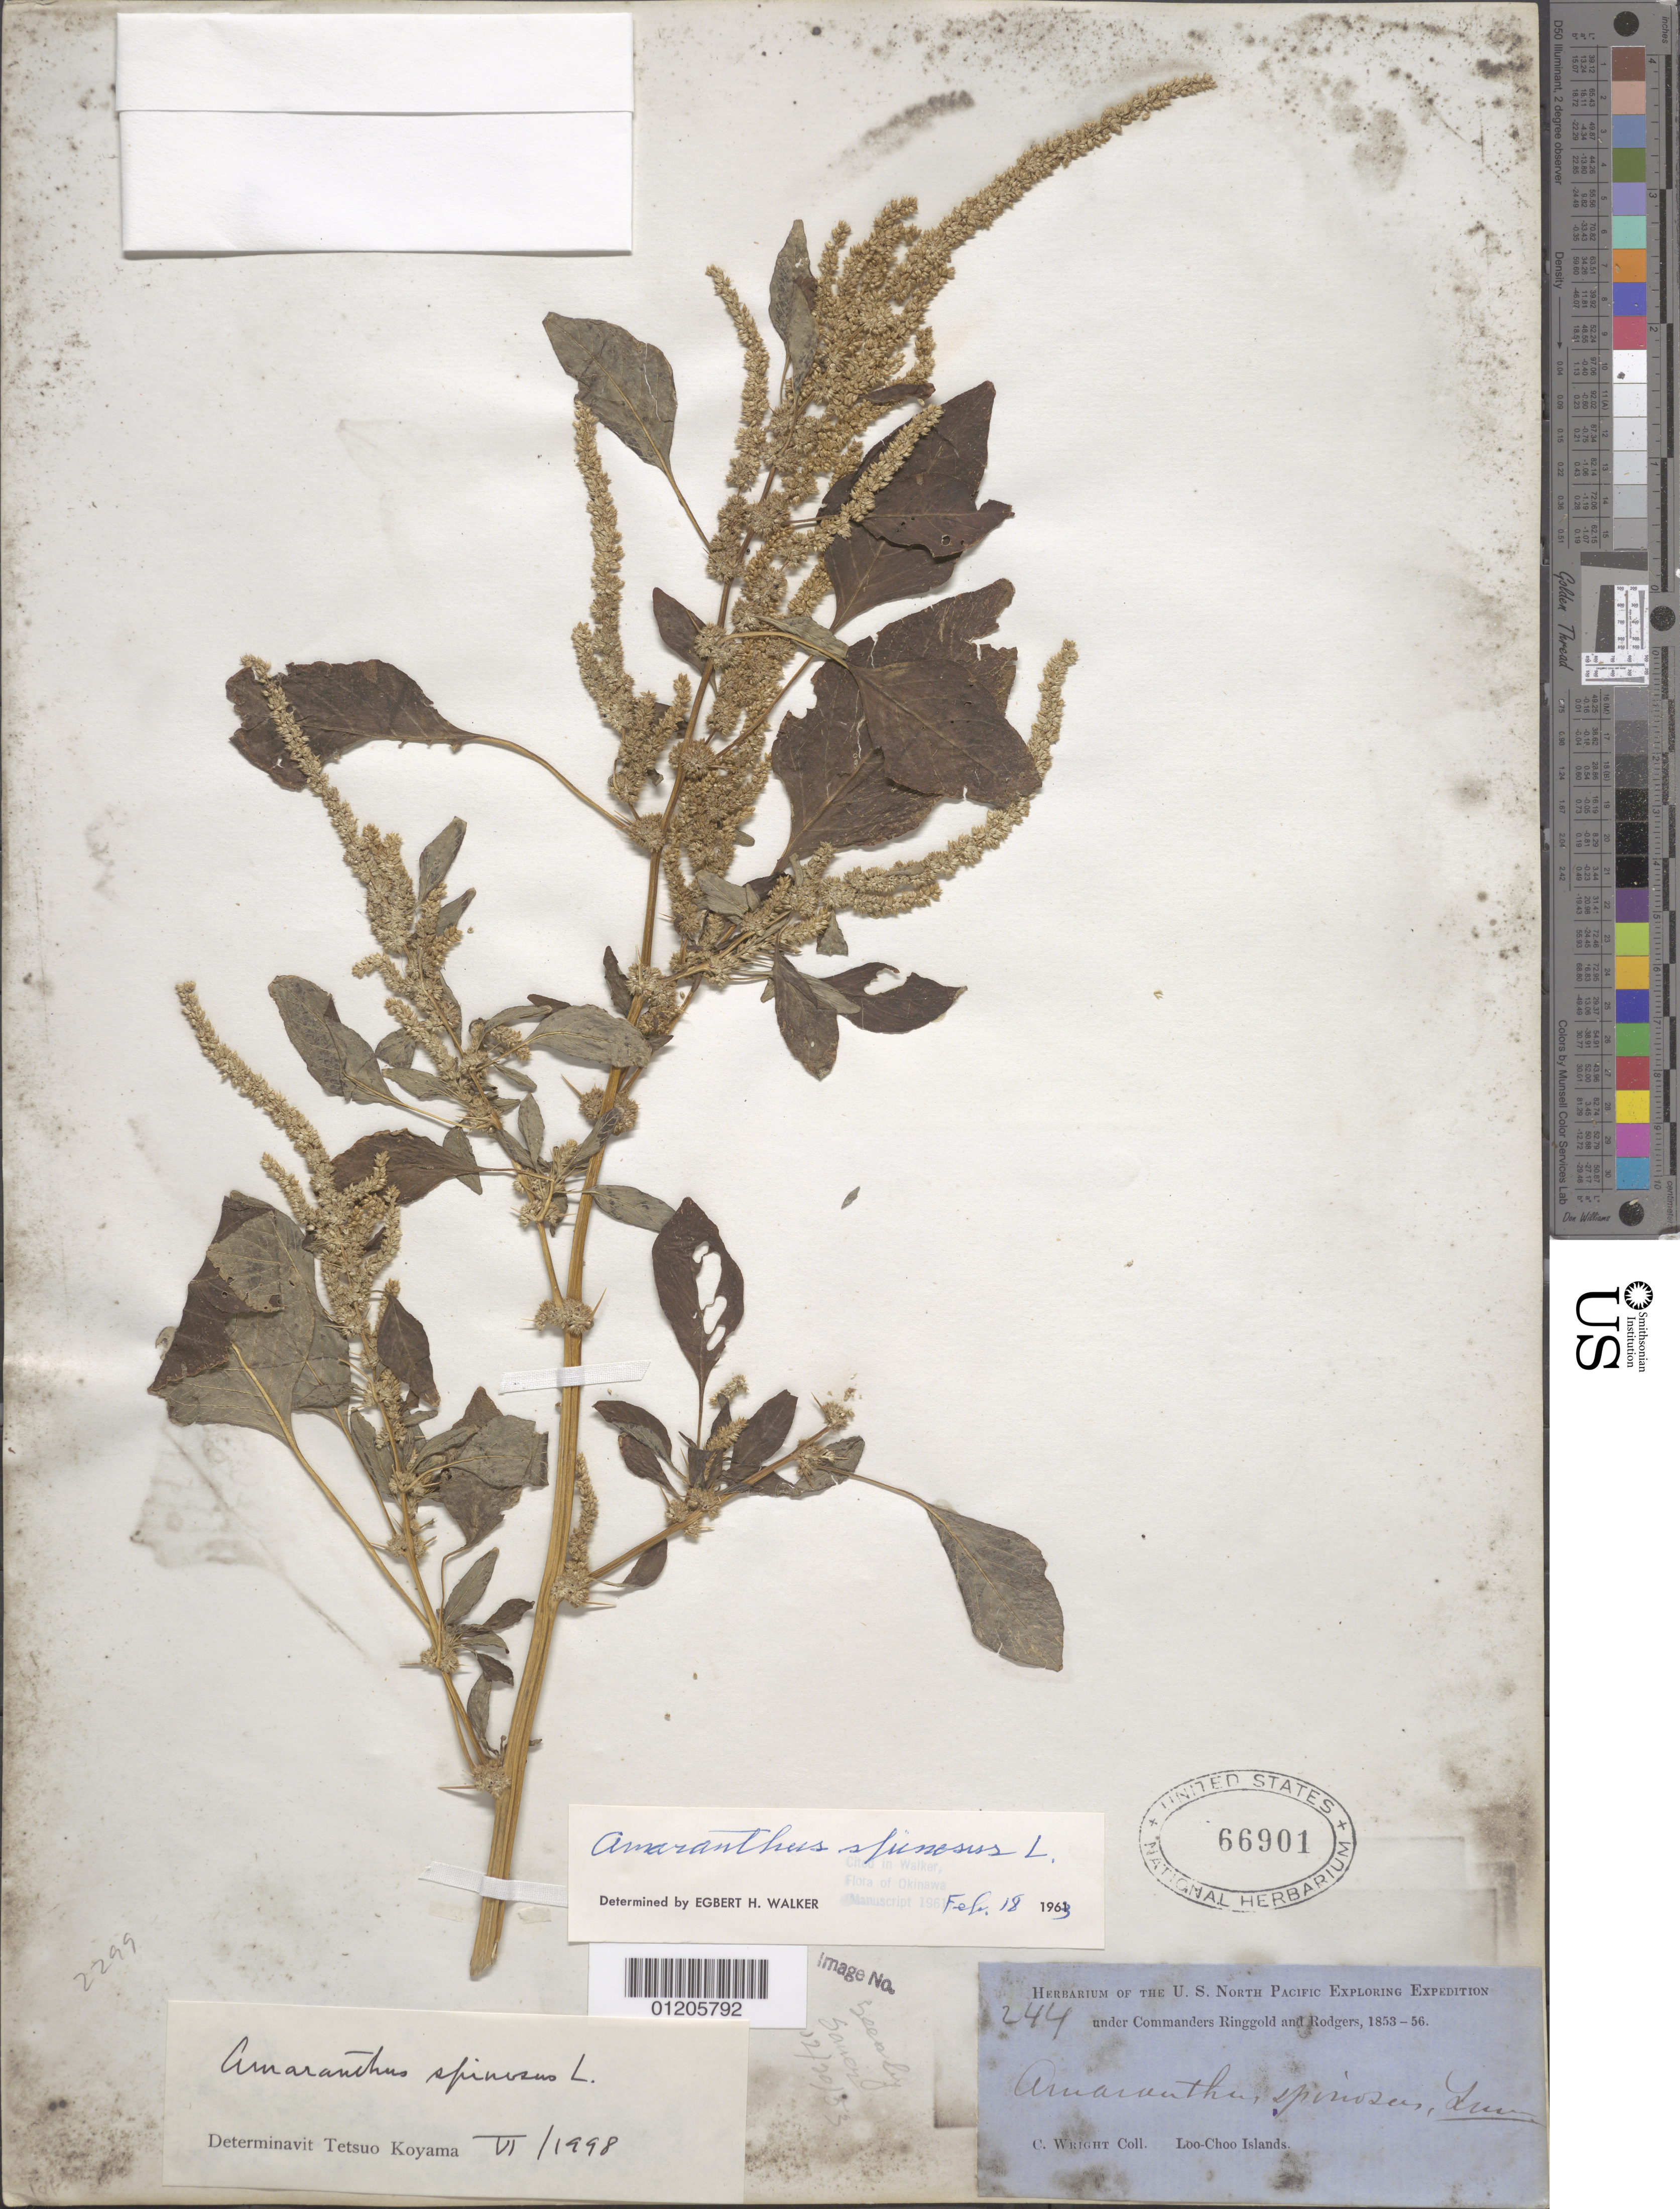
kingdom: Plantae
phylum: Tracheophyta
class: Magnoliopsida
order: Caryophyllales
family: Amaranthaceae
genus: Amaranthus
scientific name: Amaranthus spinosus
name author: L.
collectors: C. Wright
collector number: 244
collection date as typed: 1853 to -- --- 1856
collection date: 1853/1856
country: Japan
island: Ryukyu Islands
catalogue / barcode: US 66901